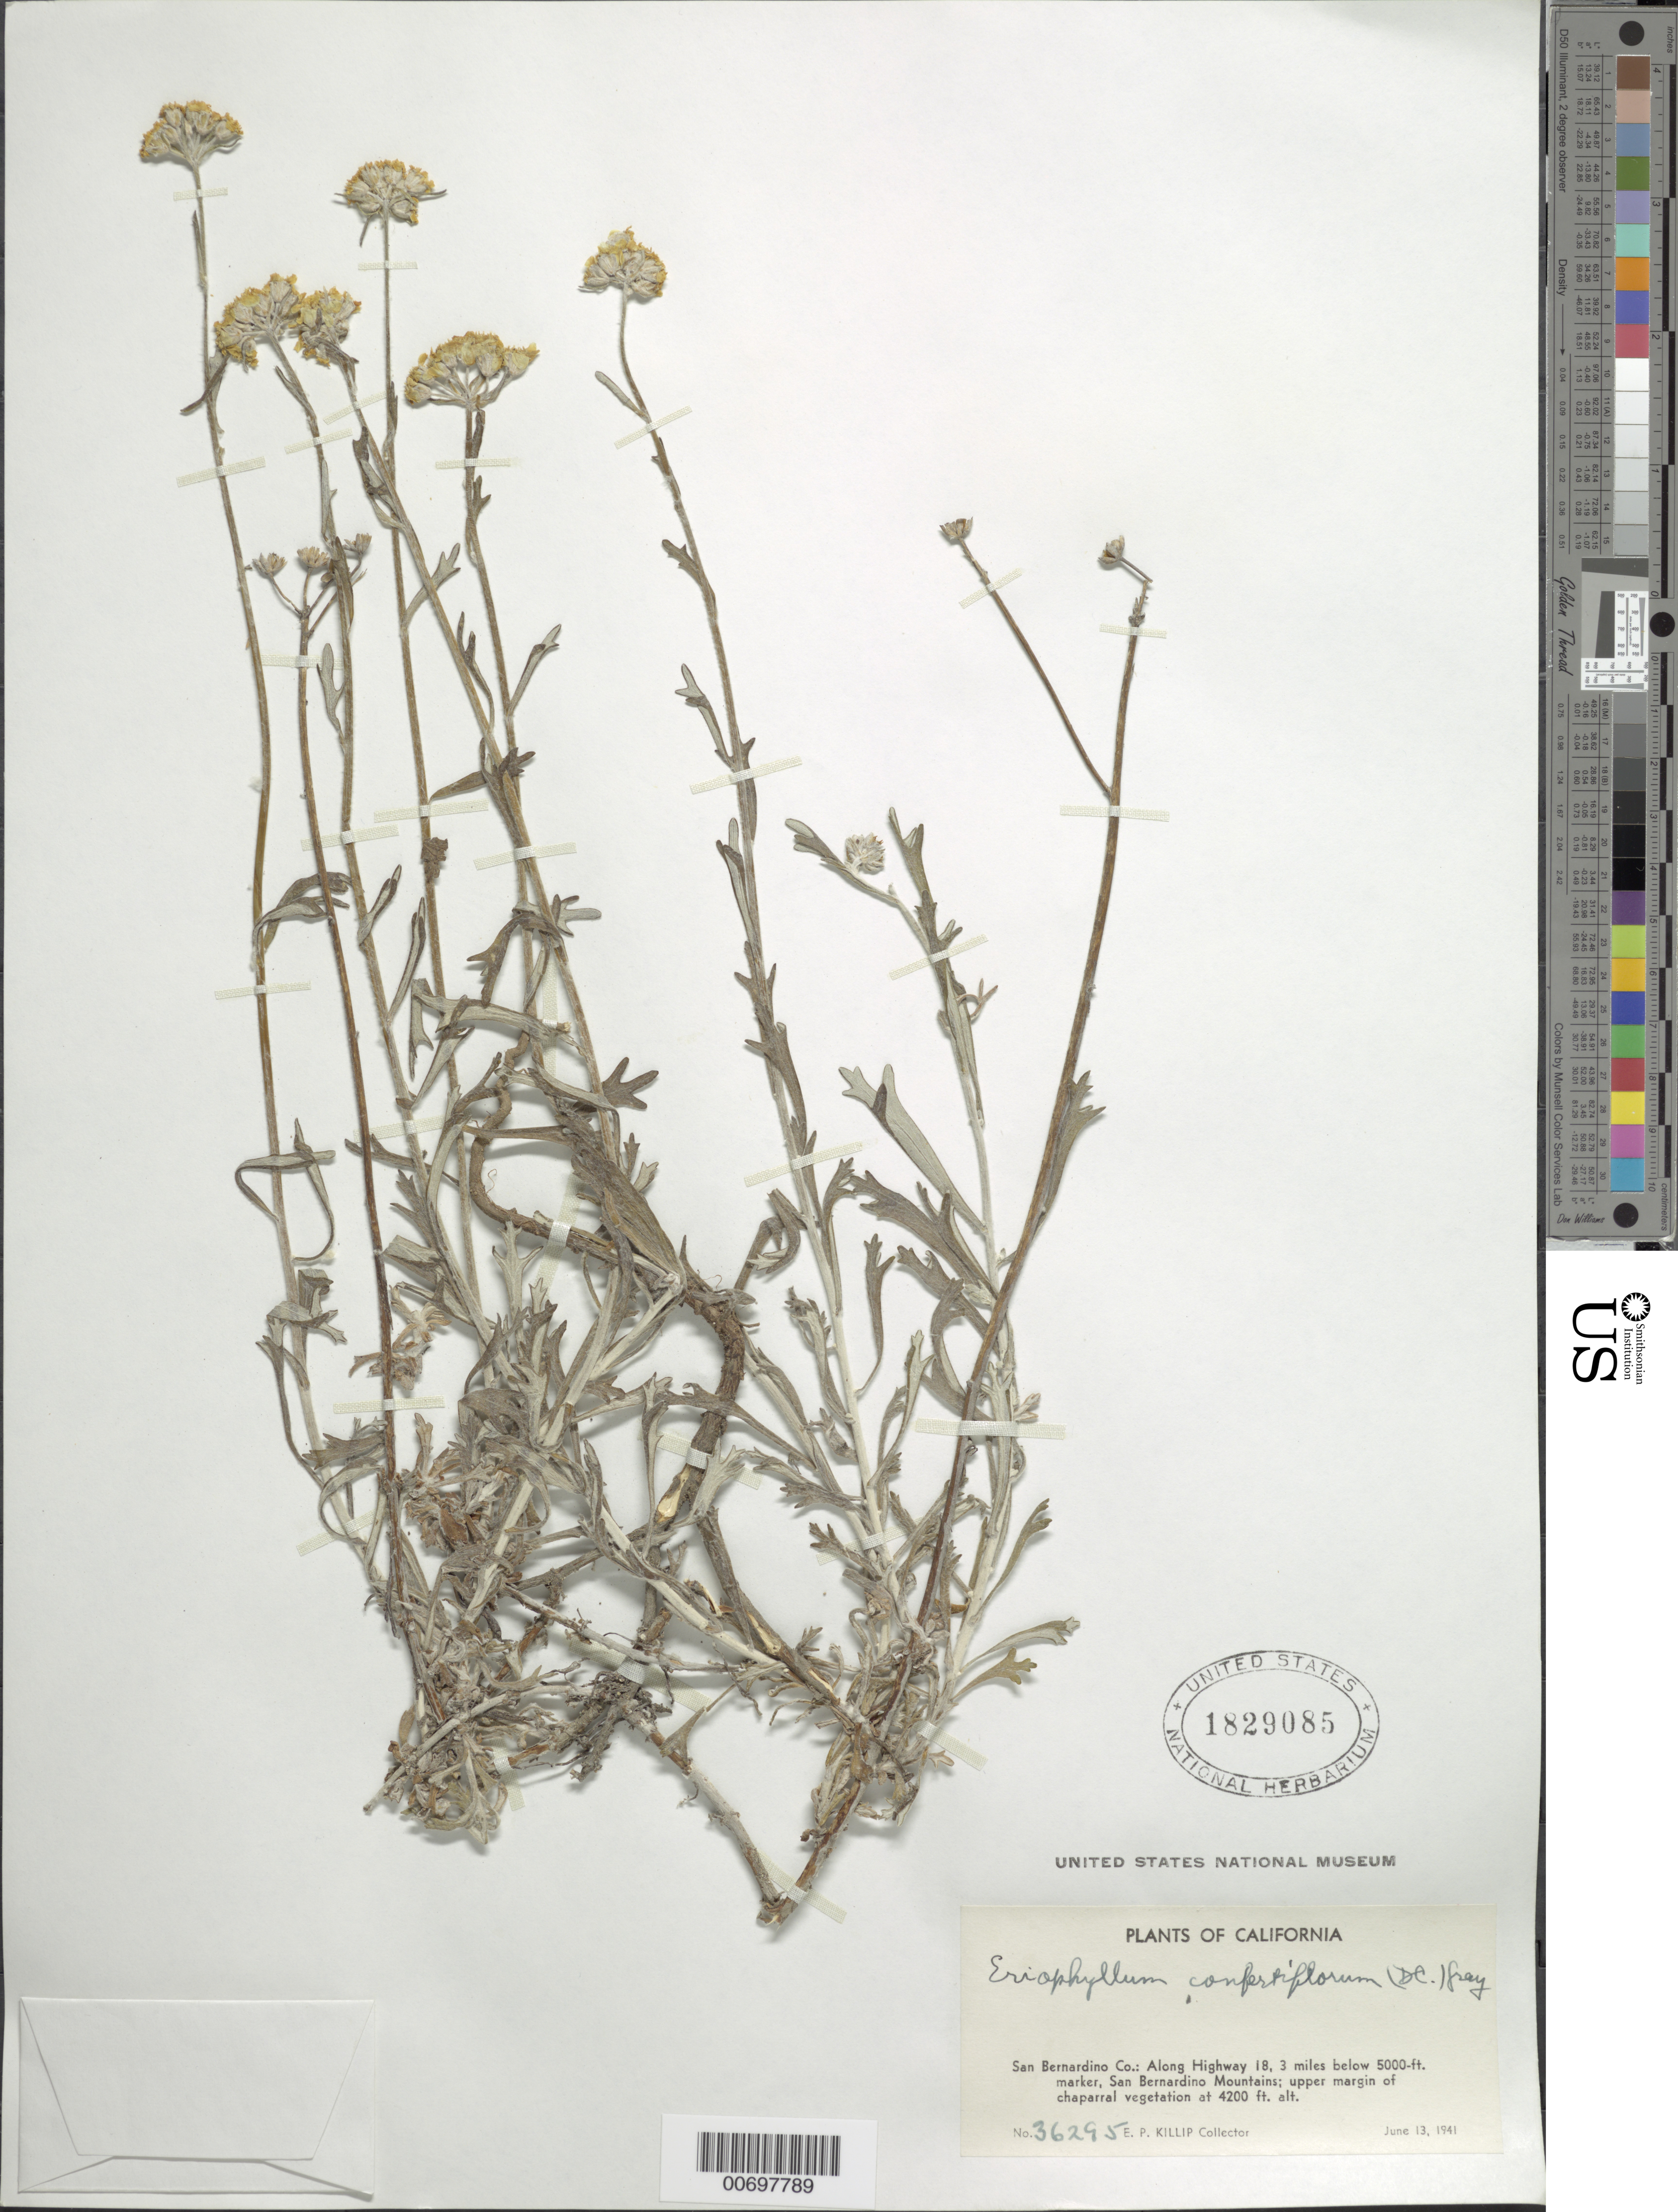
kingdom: Plantae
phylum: Tracheophyta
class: Magnoliopsida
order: Asterales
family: Asteraceae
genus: Eriophyllum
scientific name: Eriophyllum confertiflorum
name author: (DC.) A. Gray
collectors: E. P. Killip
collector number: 36295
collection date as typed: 13 Jun 1941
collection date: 1941-06-13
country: United States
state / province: California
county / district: San Bernardino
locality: Along Highway 18, 3 miles below 5000-ft. marker, San Bernardino Mts.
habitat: Upper margin of chaparral vegetation.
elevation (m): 1280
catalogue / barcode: US 1829085